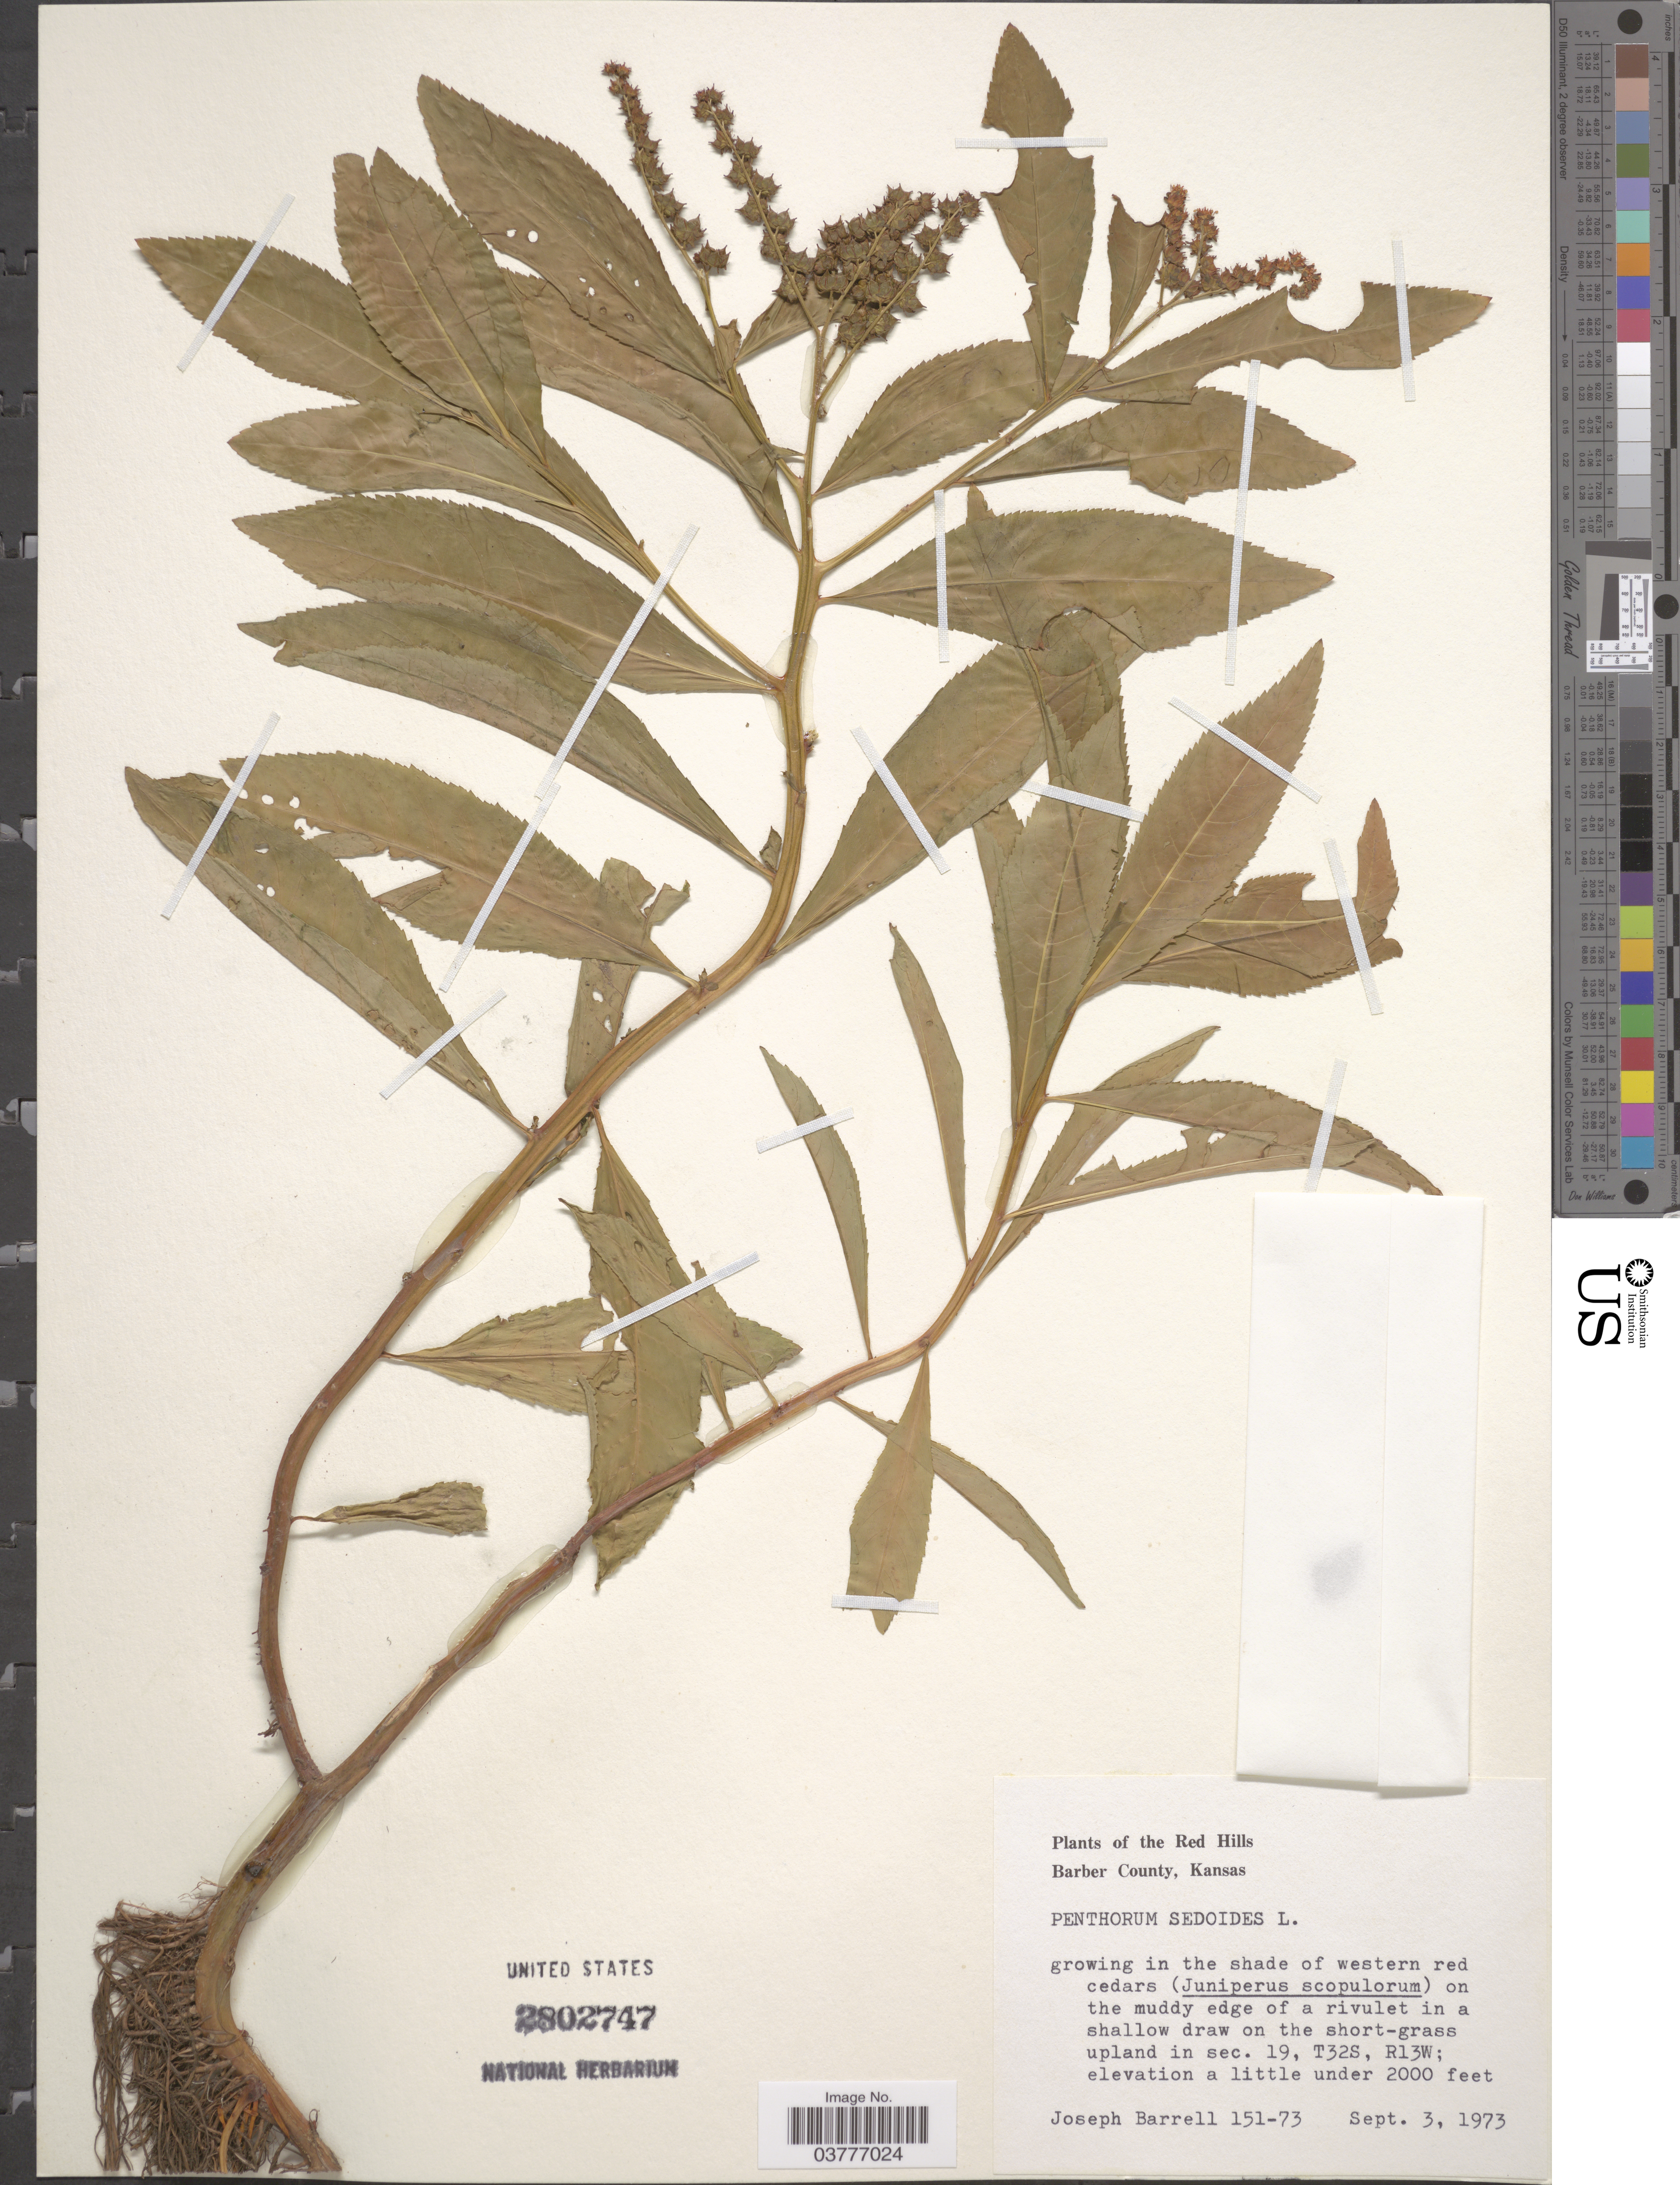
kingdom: Plantae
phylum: Tracheophyta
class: Magnoliopsida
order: Saxifragales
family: Penthoraceae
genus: Penthorum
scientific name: Penthorum sedoides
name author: L.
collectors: J. Barrell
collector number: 151-73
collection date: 1973-09-03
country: United States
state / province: Kansas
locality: Red Hills, Barber County. Sec. 19, T32S, R13W.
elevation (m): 610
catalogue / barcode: US 2802747